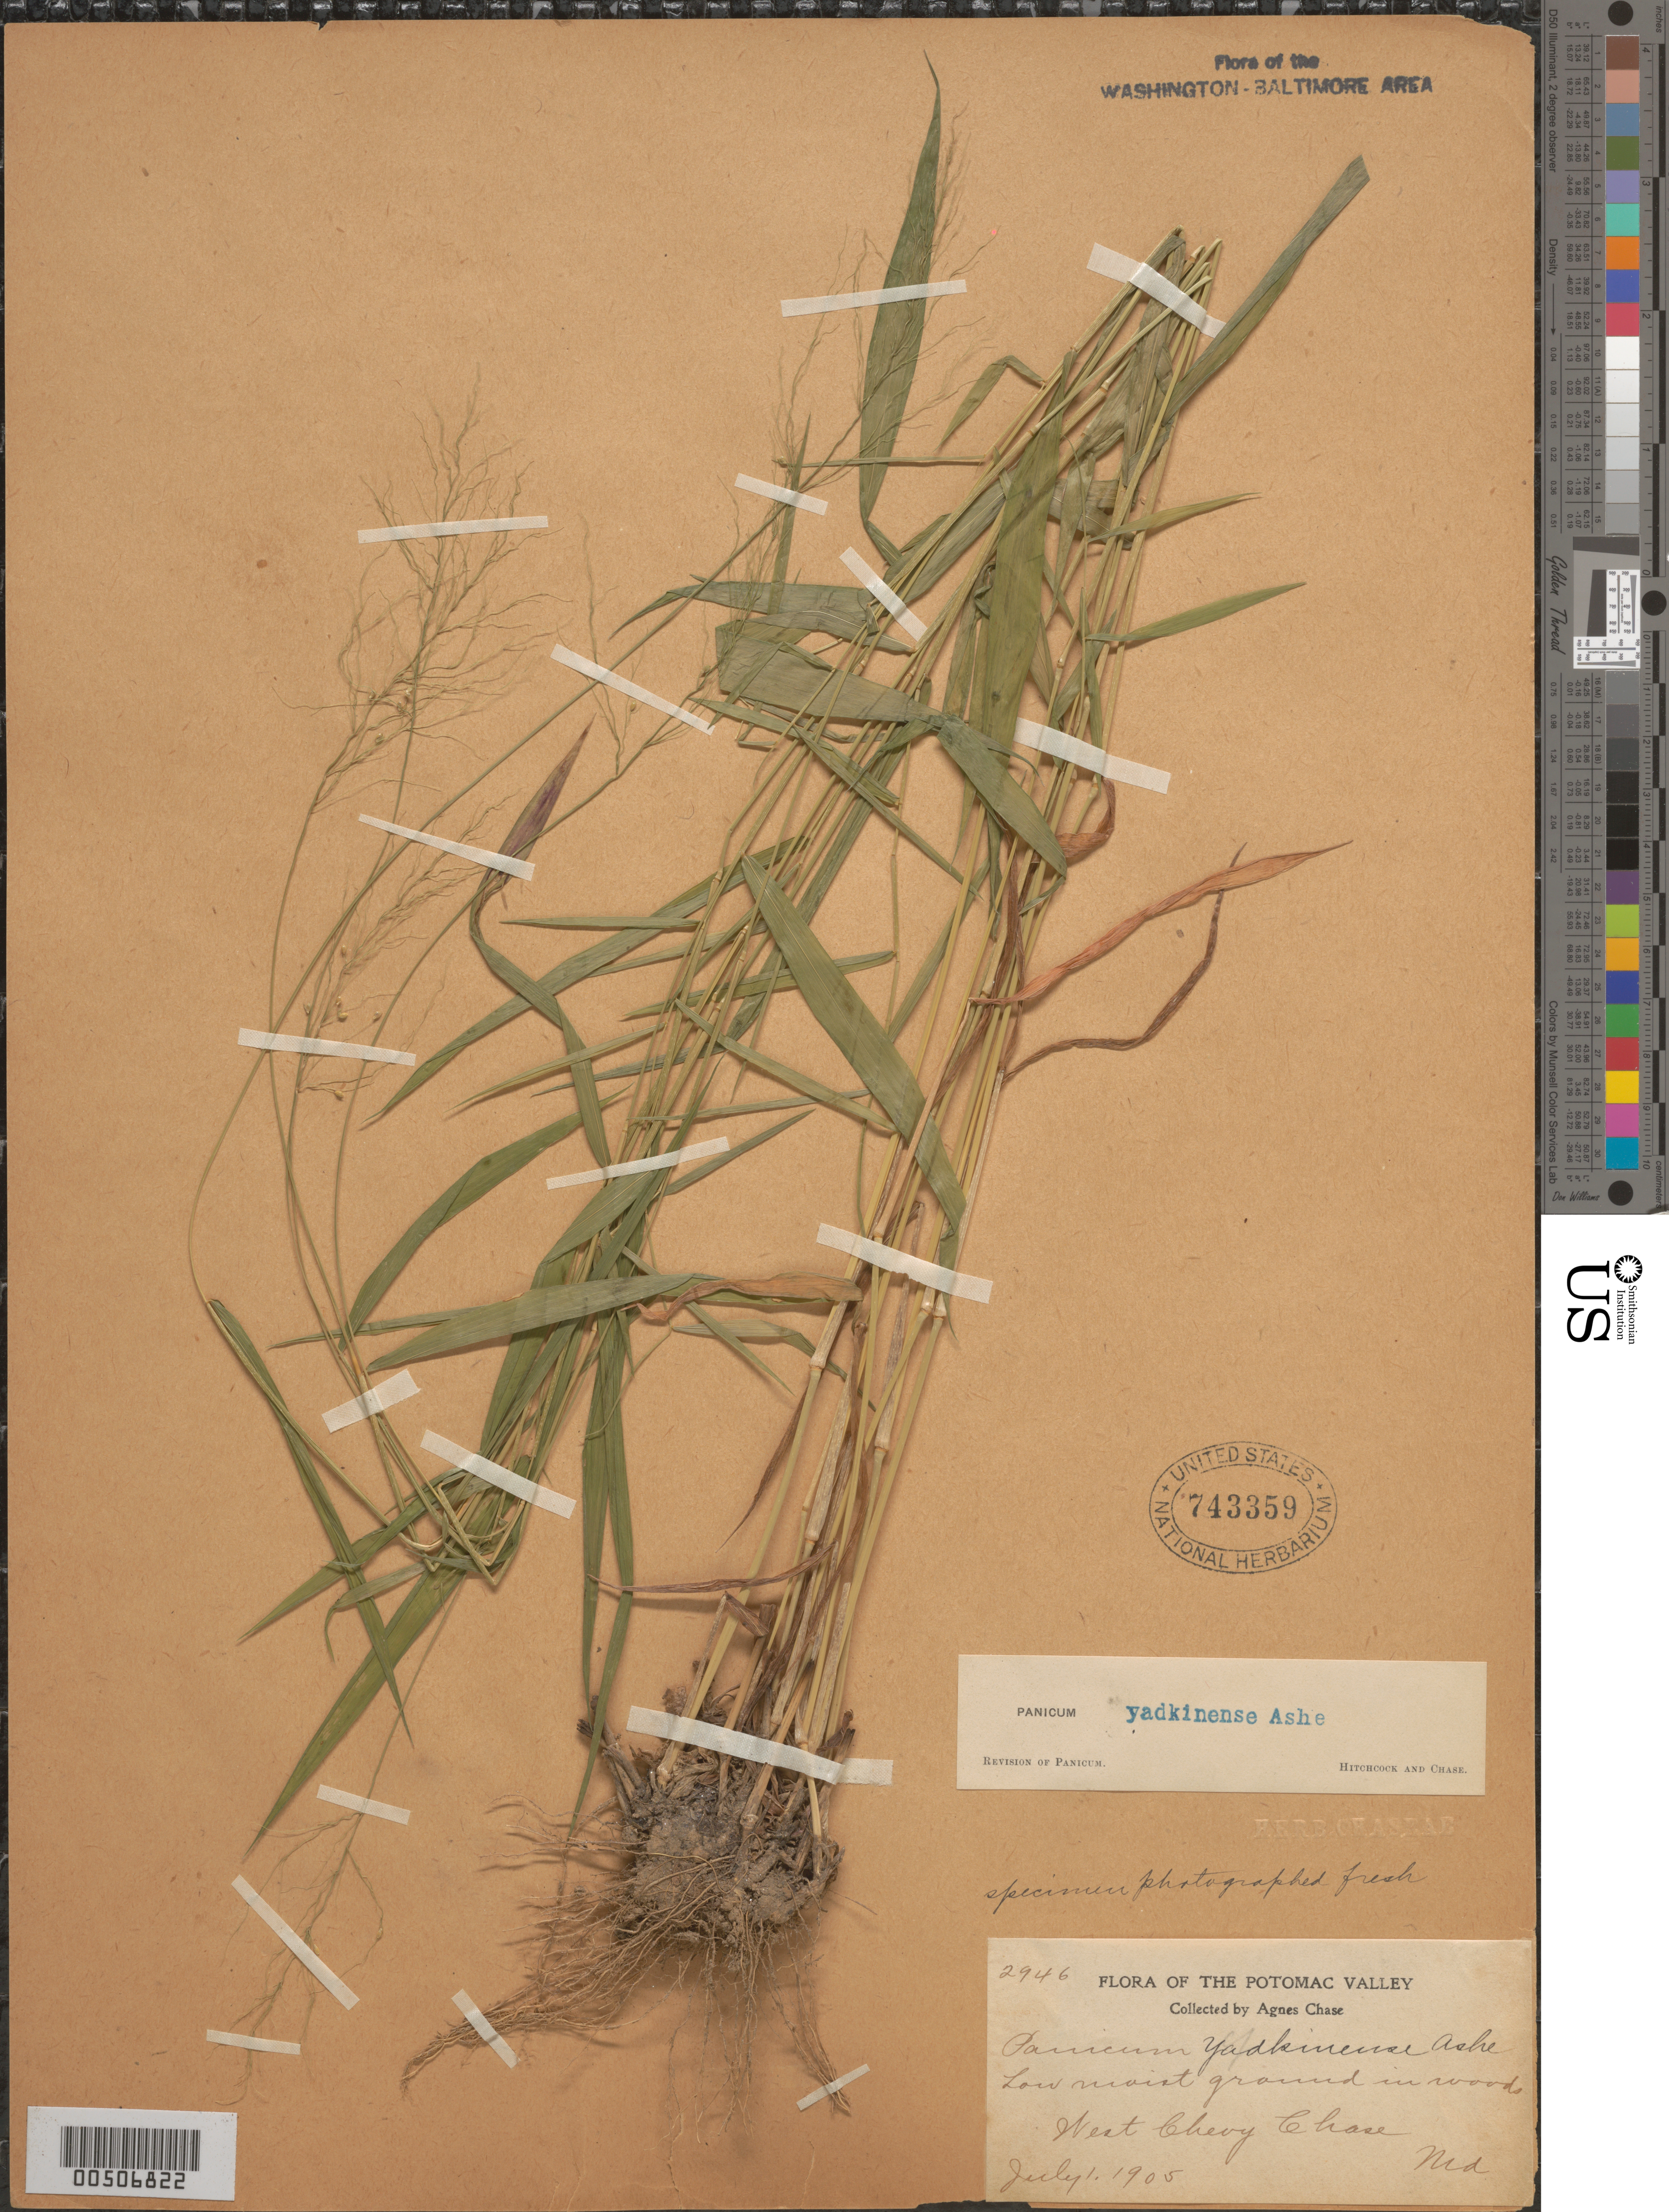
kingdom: Plantae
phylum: Tracheophyta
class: Liliopsida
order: Poales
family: Poaceae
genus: Dichanthelium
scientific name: Dichanthelium dichotomum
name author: (L.) Gould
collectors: A. Chase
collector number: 2946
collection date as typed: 01 Jul 1905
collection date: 1905-07-01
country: United States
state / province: Maryland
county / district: Montgomery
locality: West Chevy Chase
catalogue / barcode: US 743359